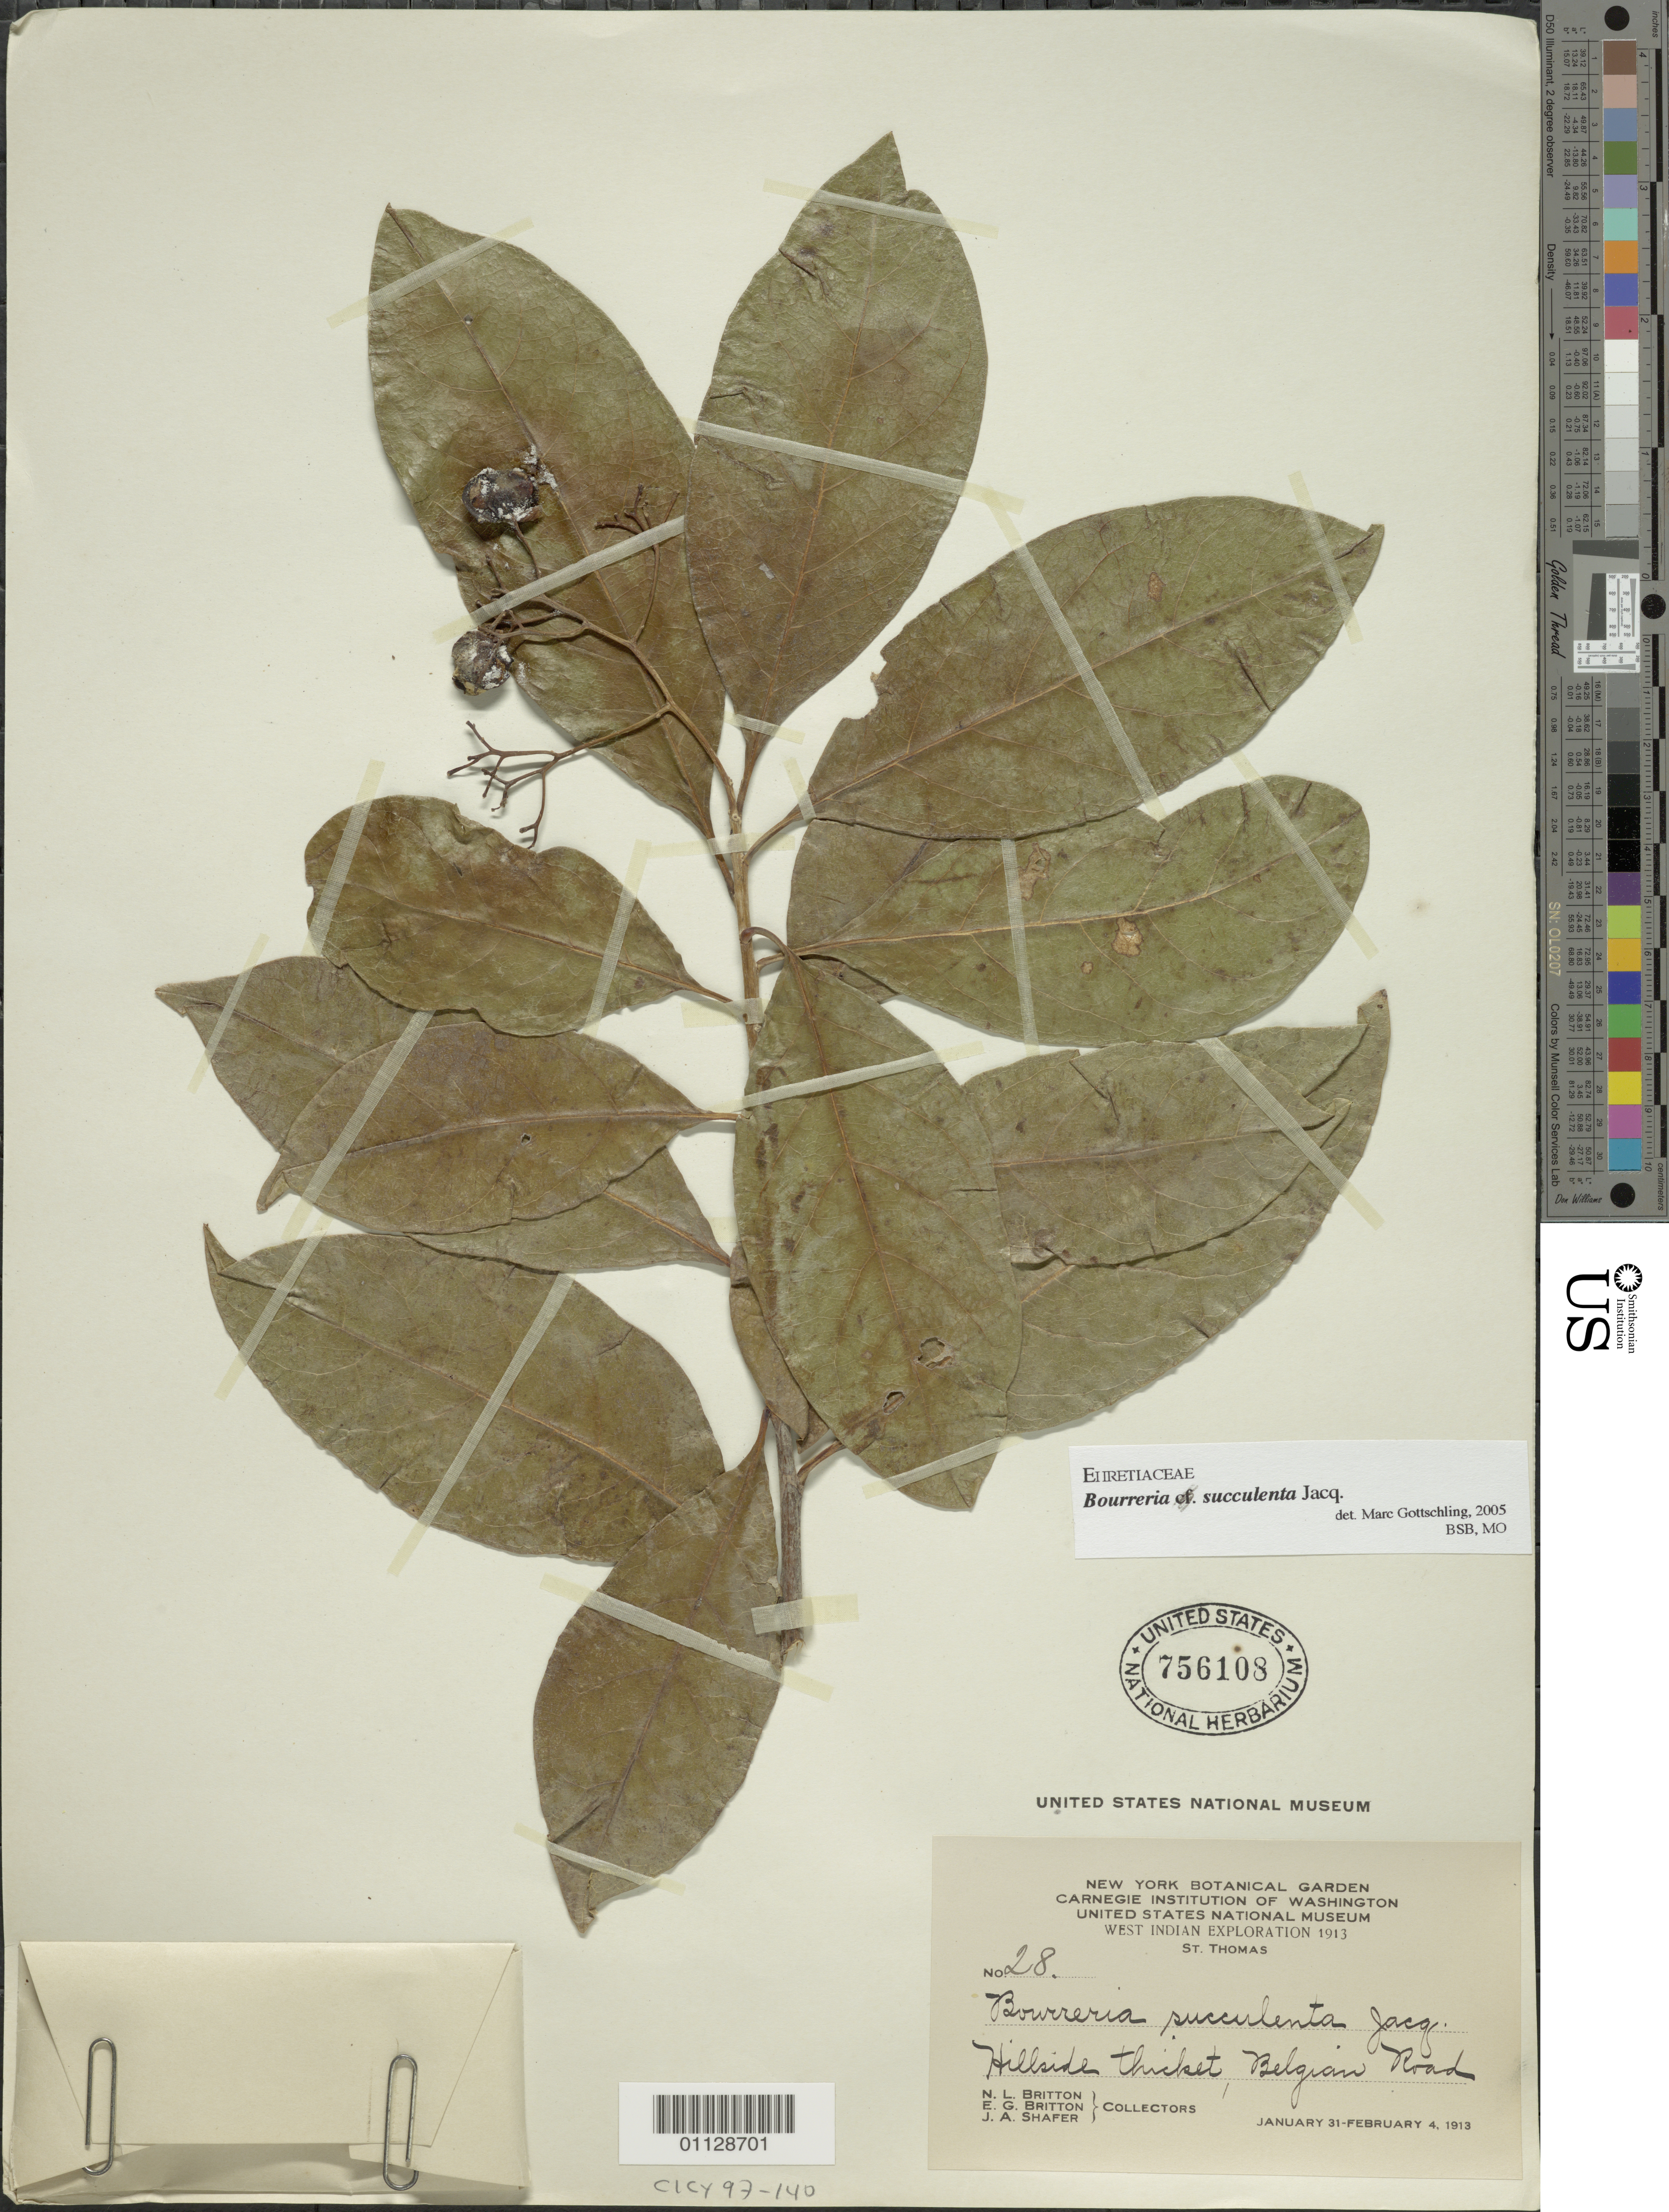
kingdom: Plantae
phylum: Tracheophyta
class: Magnoliopsida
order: Boraginales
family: Ehretiaceae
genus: Bourreria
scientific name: Bourreria succulenta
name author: Jacq.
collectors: N. Britton, E. G. Britton & J. A. Shafer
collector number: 28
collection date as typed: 31 Jan 1913 to 04 Feb 1913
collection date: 1913-01-31/1913-02-04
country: U.S. Virgin Islands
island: St. Thomas I.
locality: Hillside thicket, Belgian Road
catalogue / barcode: US 756108